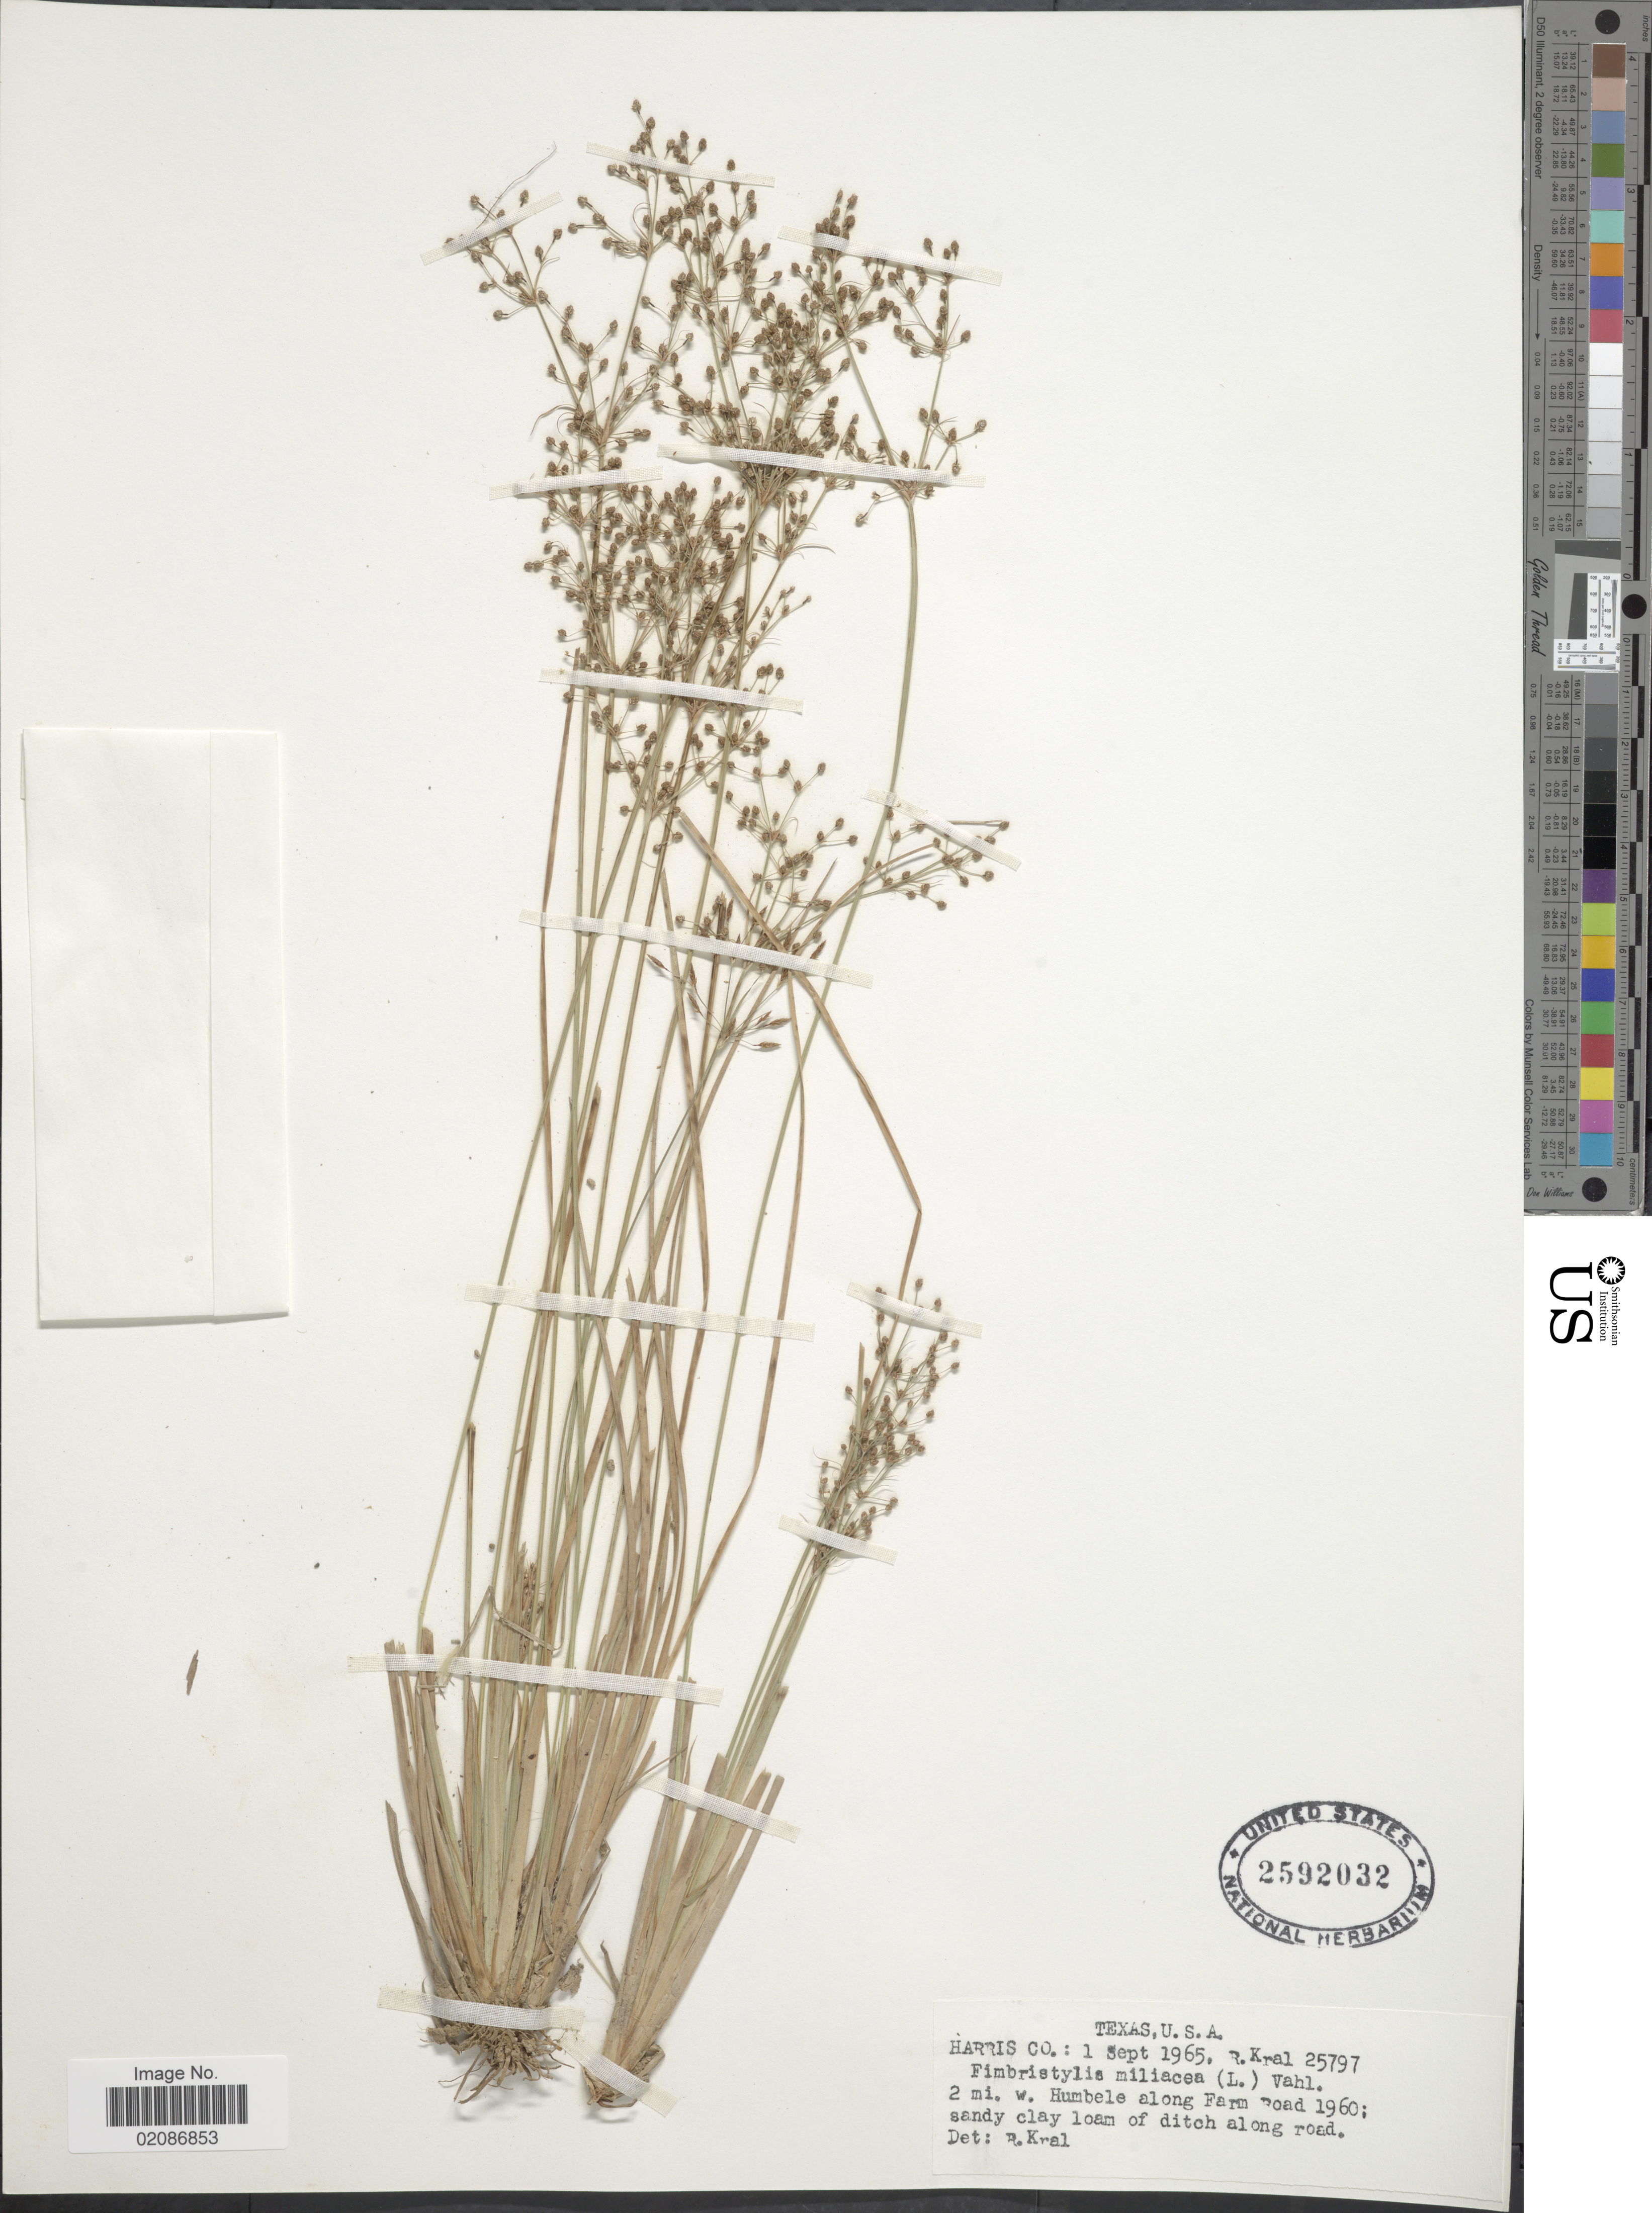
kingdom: Plantae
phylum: Tracheophyta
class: Liliopsida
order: Poales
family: Cyperaceae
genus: Fimbristylis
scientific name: Fimbristylis littoralis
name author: Gaudich.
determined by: Strong, M. T., (US), Smithsonian Institution - National Museum of Natural History (UNITED STATES)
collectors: R. Kral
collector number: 25797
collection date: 1965-09-01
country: United States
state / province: Texas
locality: Harris Co.: 2 mi. w. Humbele along Farm Road 1960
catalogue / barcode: US 2592032